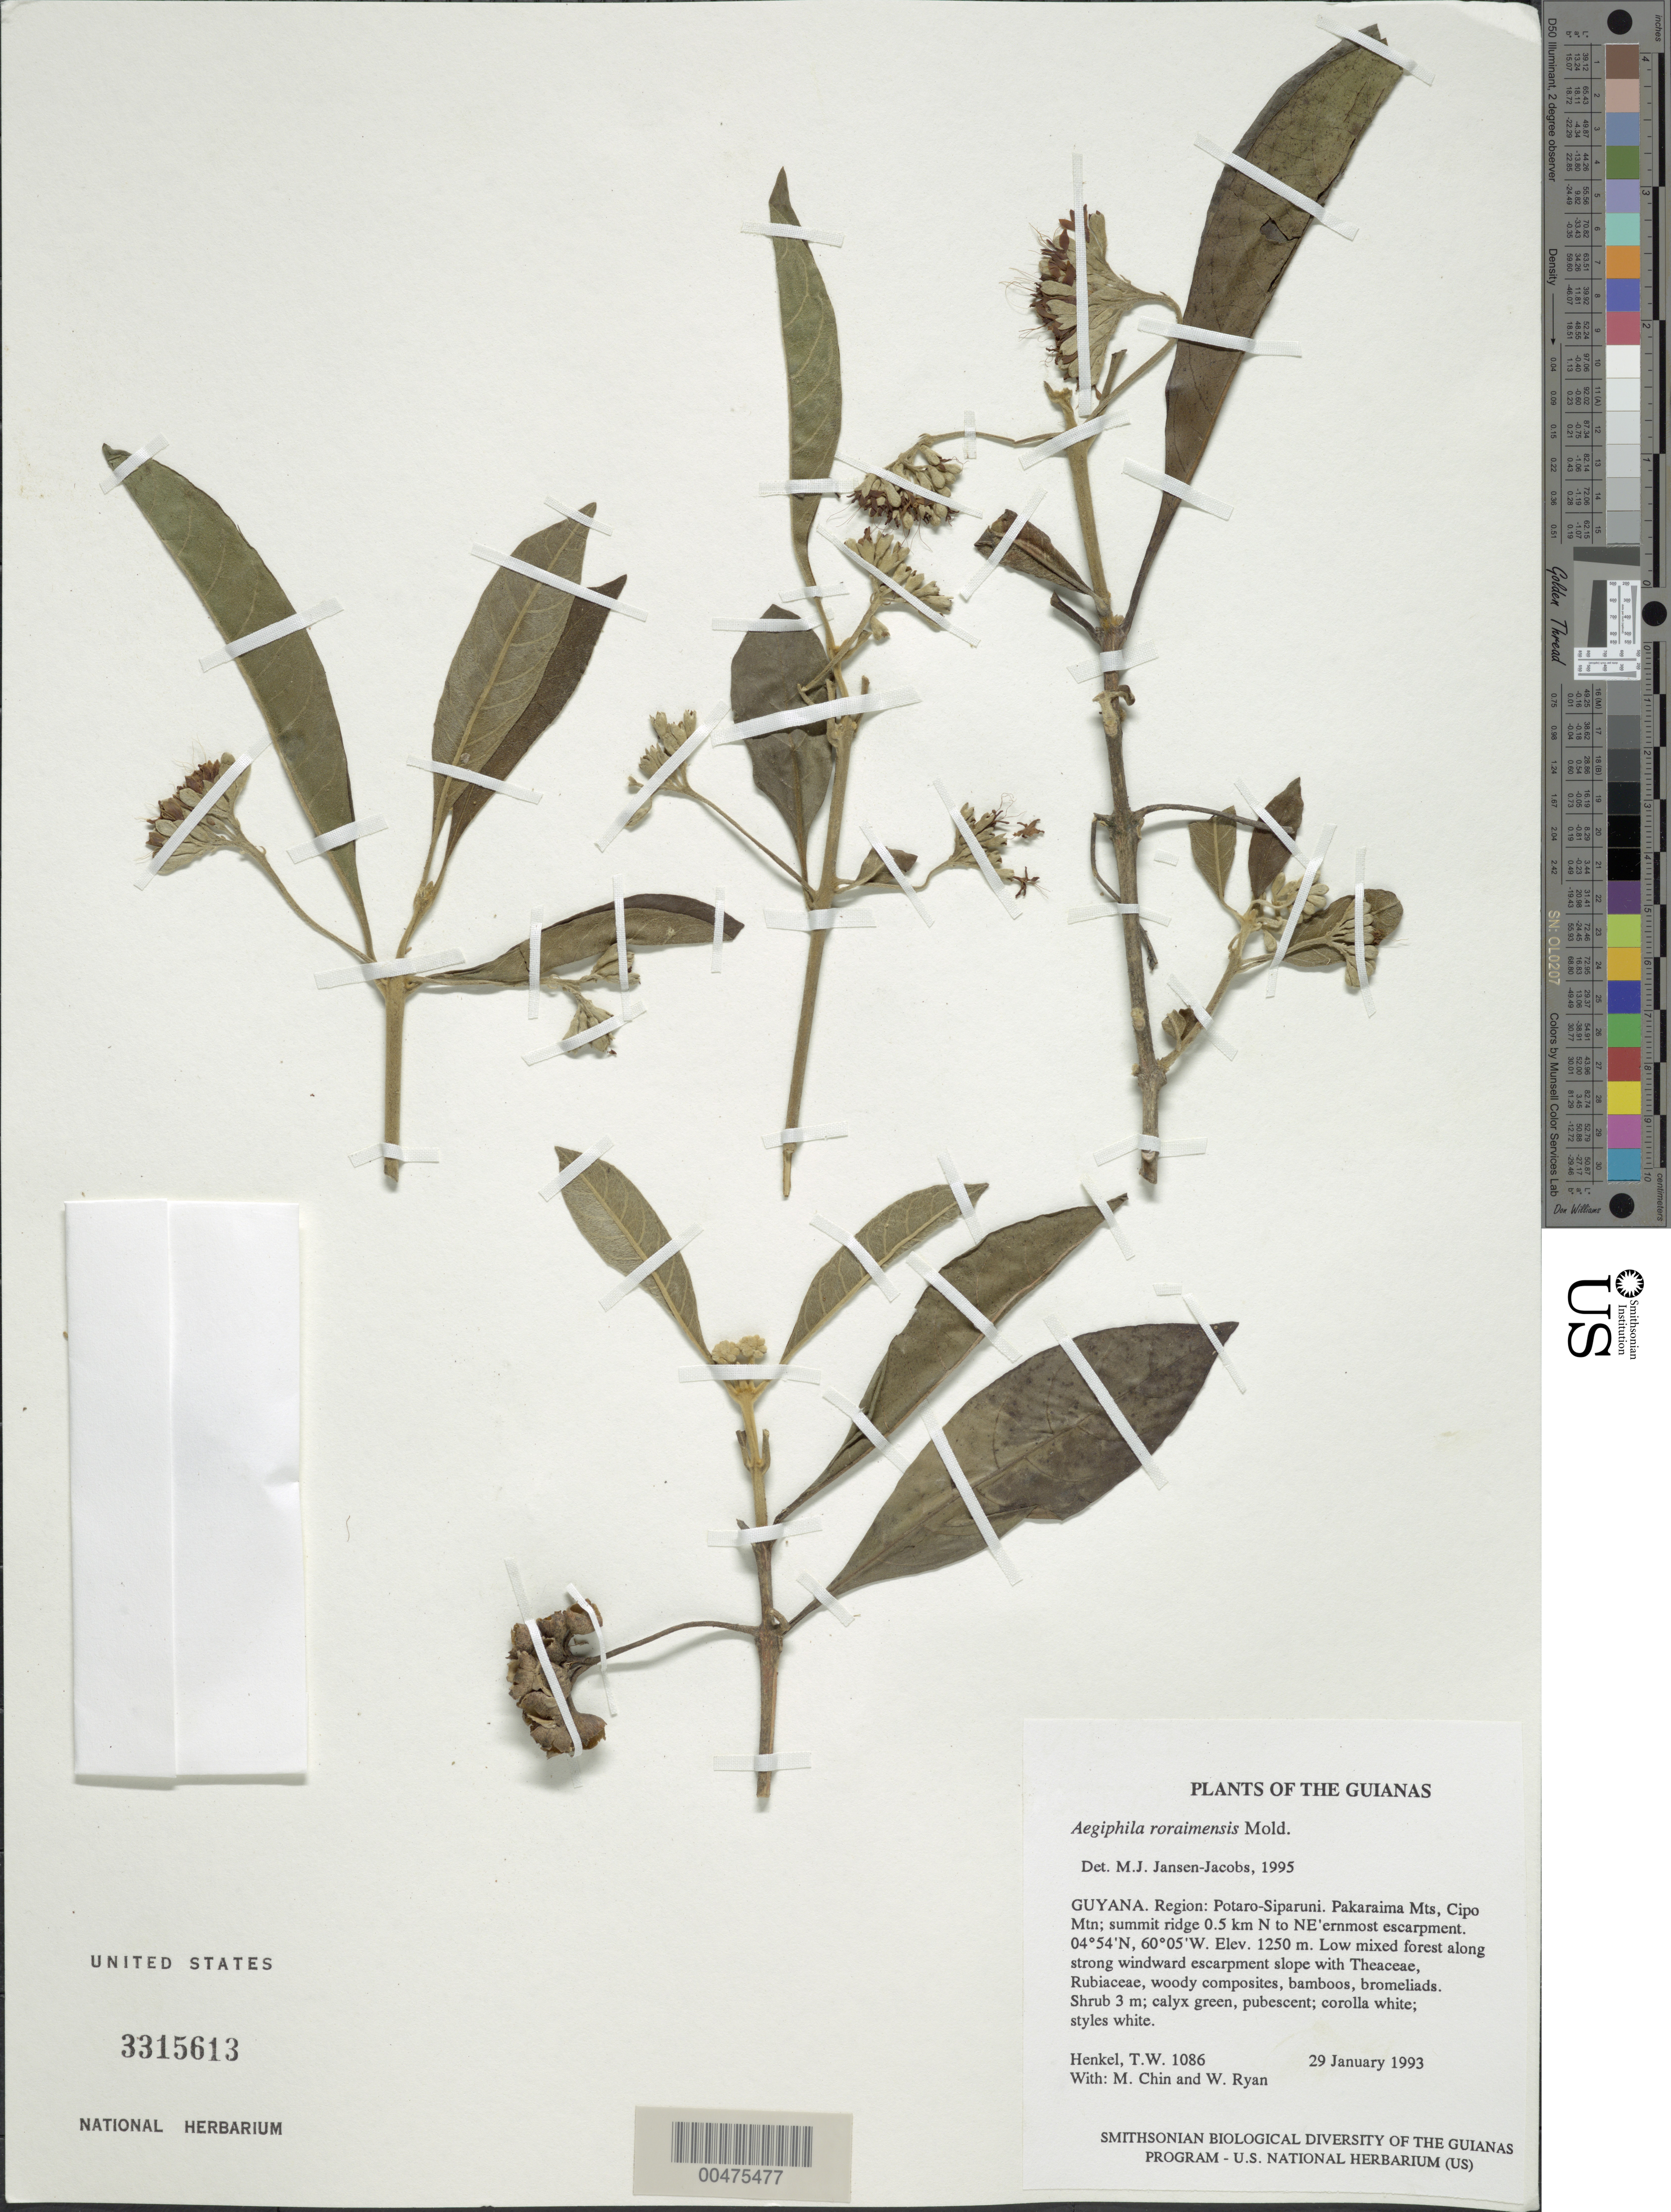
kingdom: Plantae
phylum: Tracheophyta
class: Magnoliopsida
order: Lamiales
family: Lamiaceae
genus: Aegiphila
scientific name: Aegiphila roraimensis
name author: Moldenke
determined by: Jansen-Jacobs, M. J., (U), Nationaal Herbarium Nederland, Utrecht University branch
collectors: T. Henkel, M. Chin & W. Ryan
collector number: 1086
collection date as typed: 29 January 1993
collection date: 1993-01-29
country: Guyana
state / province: Potaro-Siparuni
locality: Pakaraima Mts, Cipo Mtn; summit ridge 0.5 km N to NE'ernmost escarpment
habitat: Low mixed forest along strong windward escarpment slope with Theaceae, Rubiaceae, woody composites, bamboos, bromeliads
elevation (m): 1250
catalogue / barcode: US 3315613